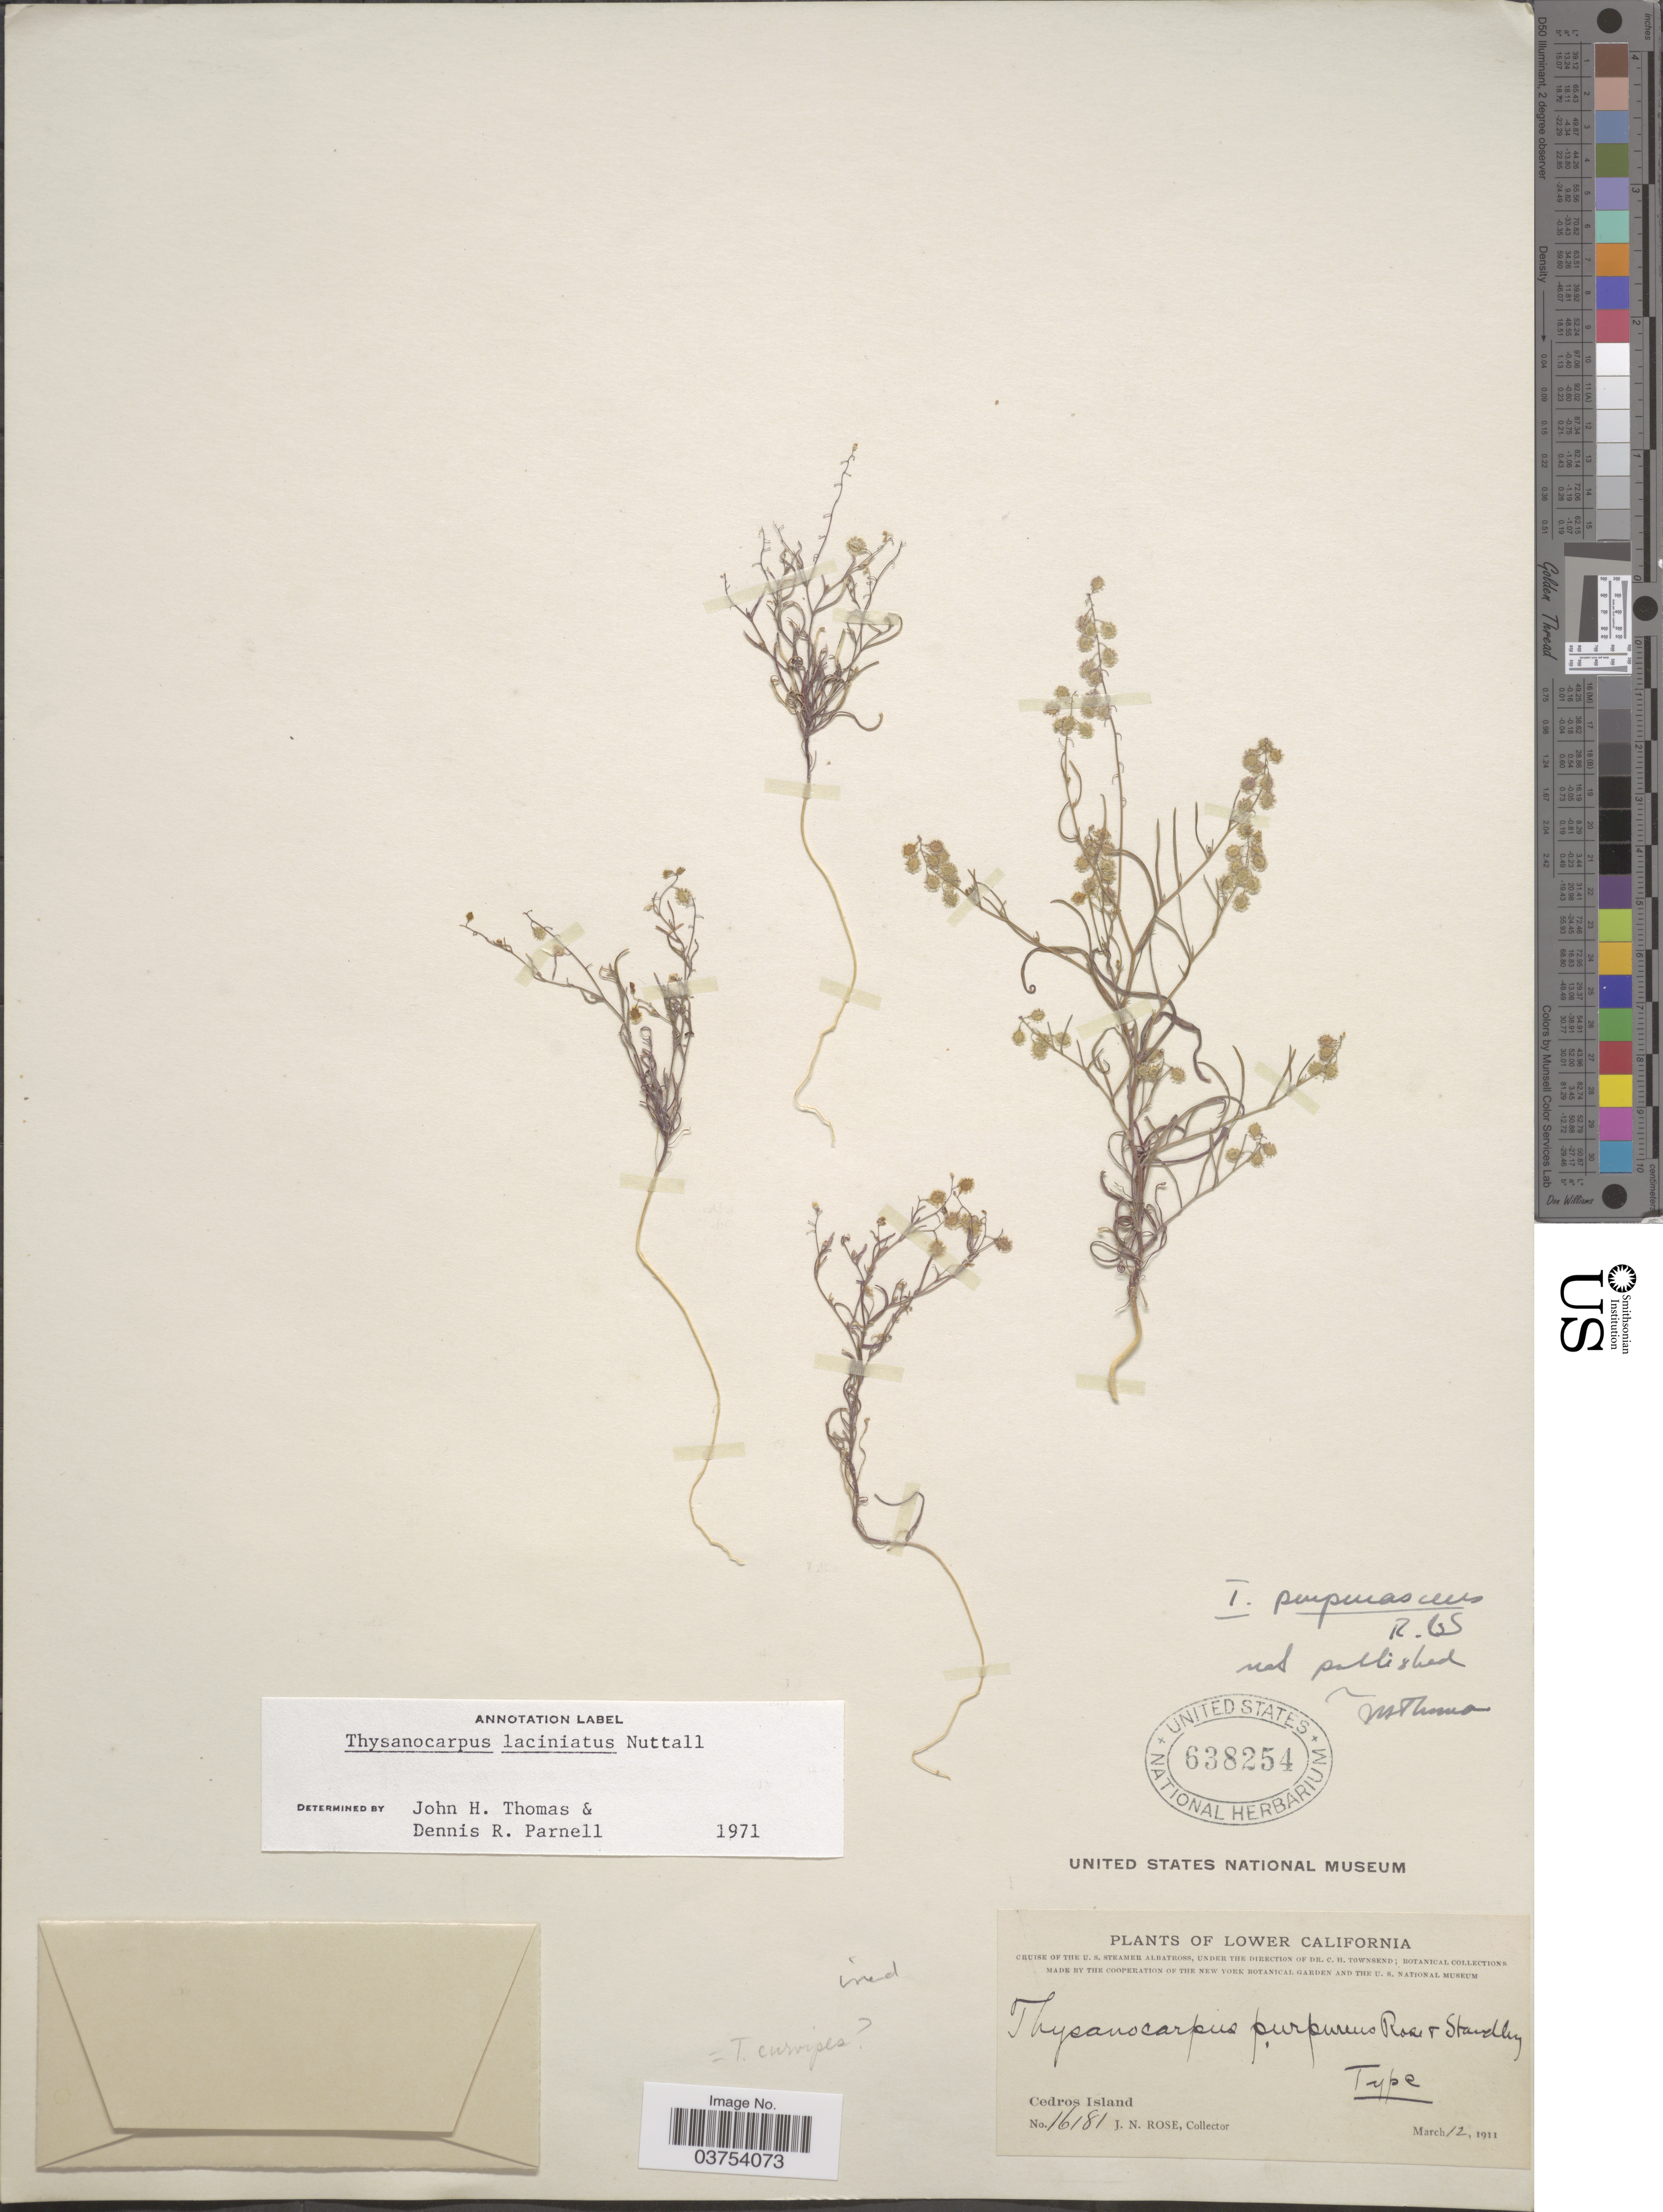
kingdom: Plantae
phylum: Tracheophyta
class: Magnoliopsida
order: Brassicales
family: Brassicaceae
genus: Thysanocarpus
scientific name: Thysanocarpus laciniatus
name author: Nutt. in Torr. & A. Gray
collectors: J. N. Rose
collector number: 16181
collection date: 1911-03-12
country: Mexico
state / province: Baja California Norte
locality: Lower California. Cedros Island.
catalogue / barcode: US 638254